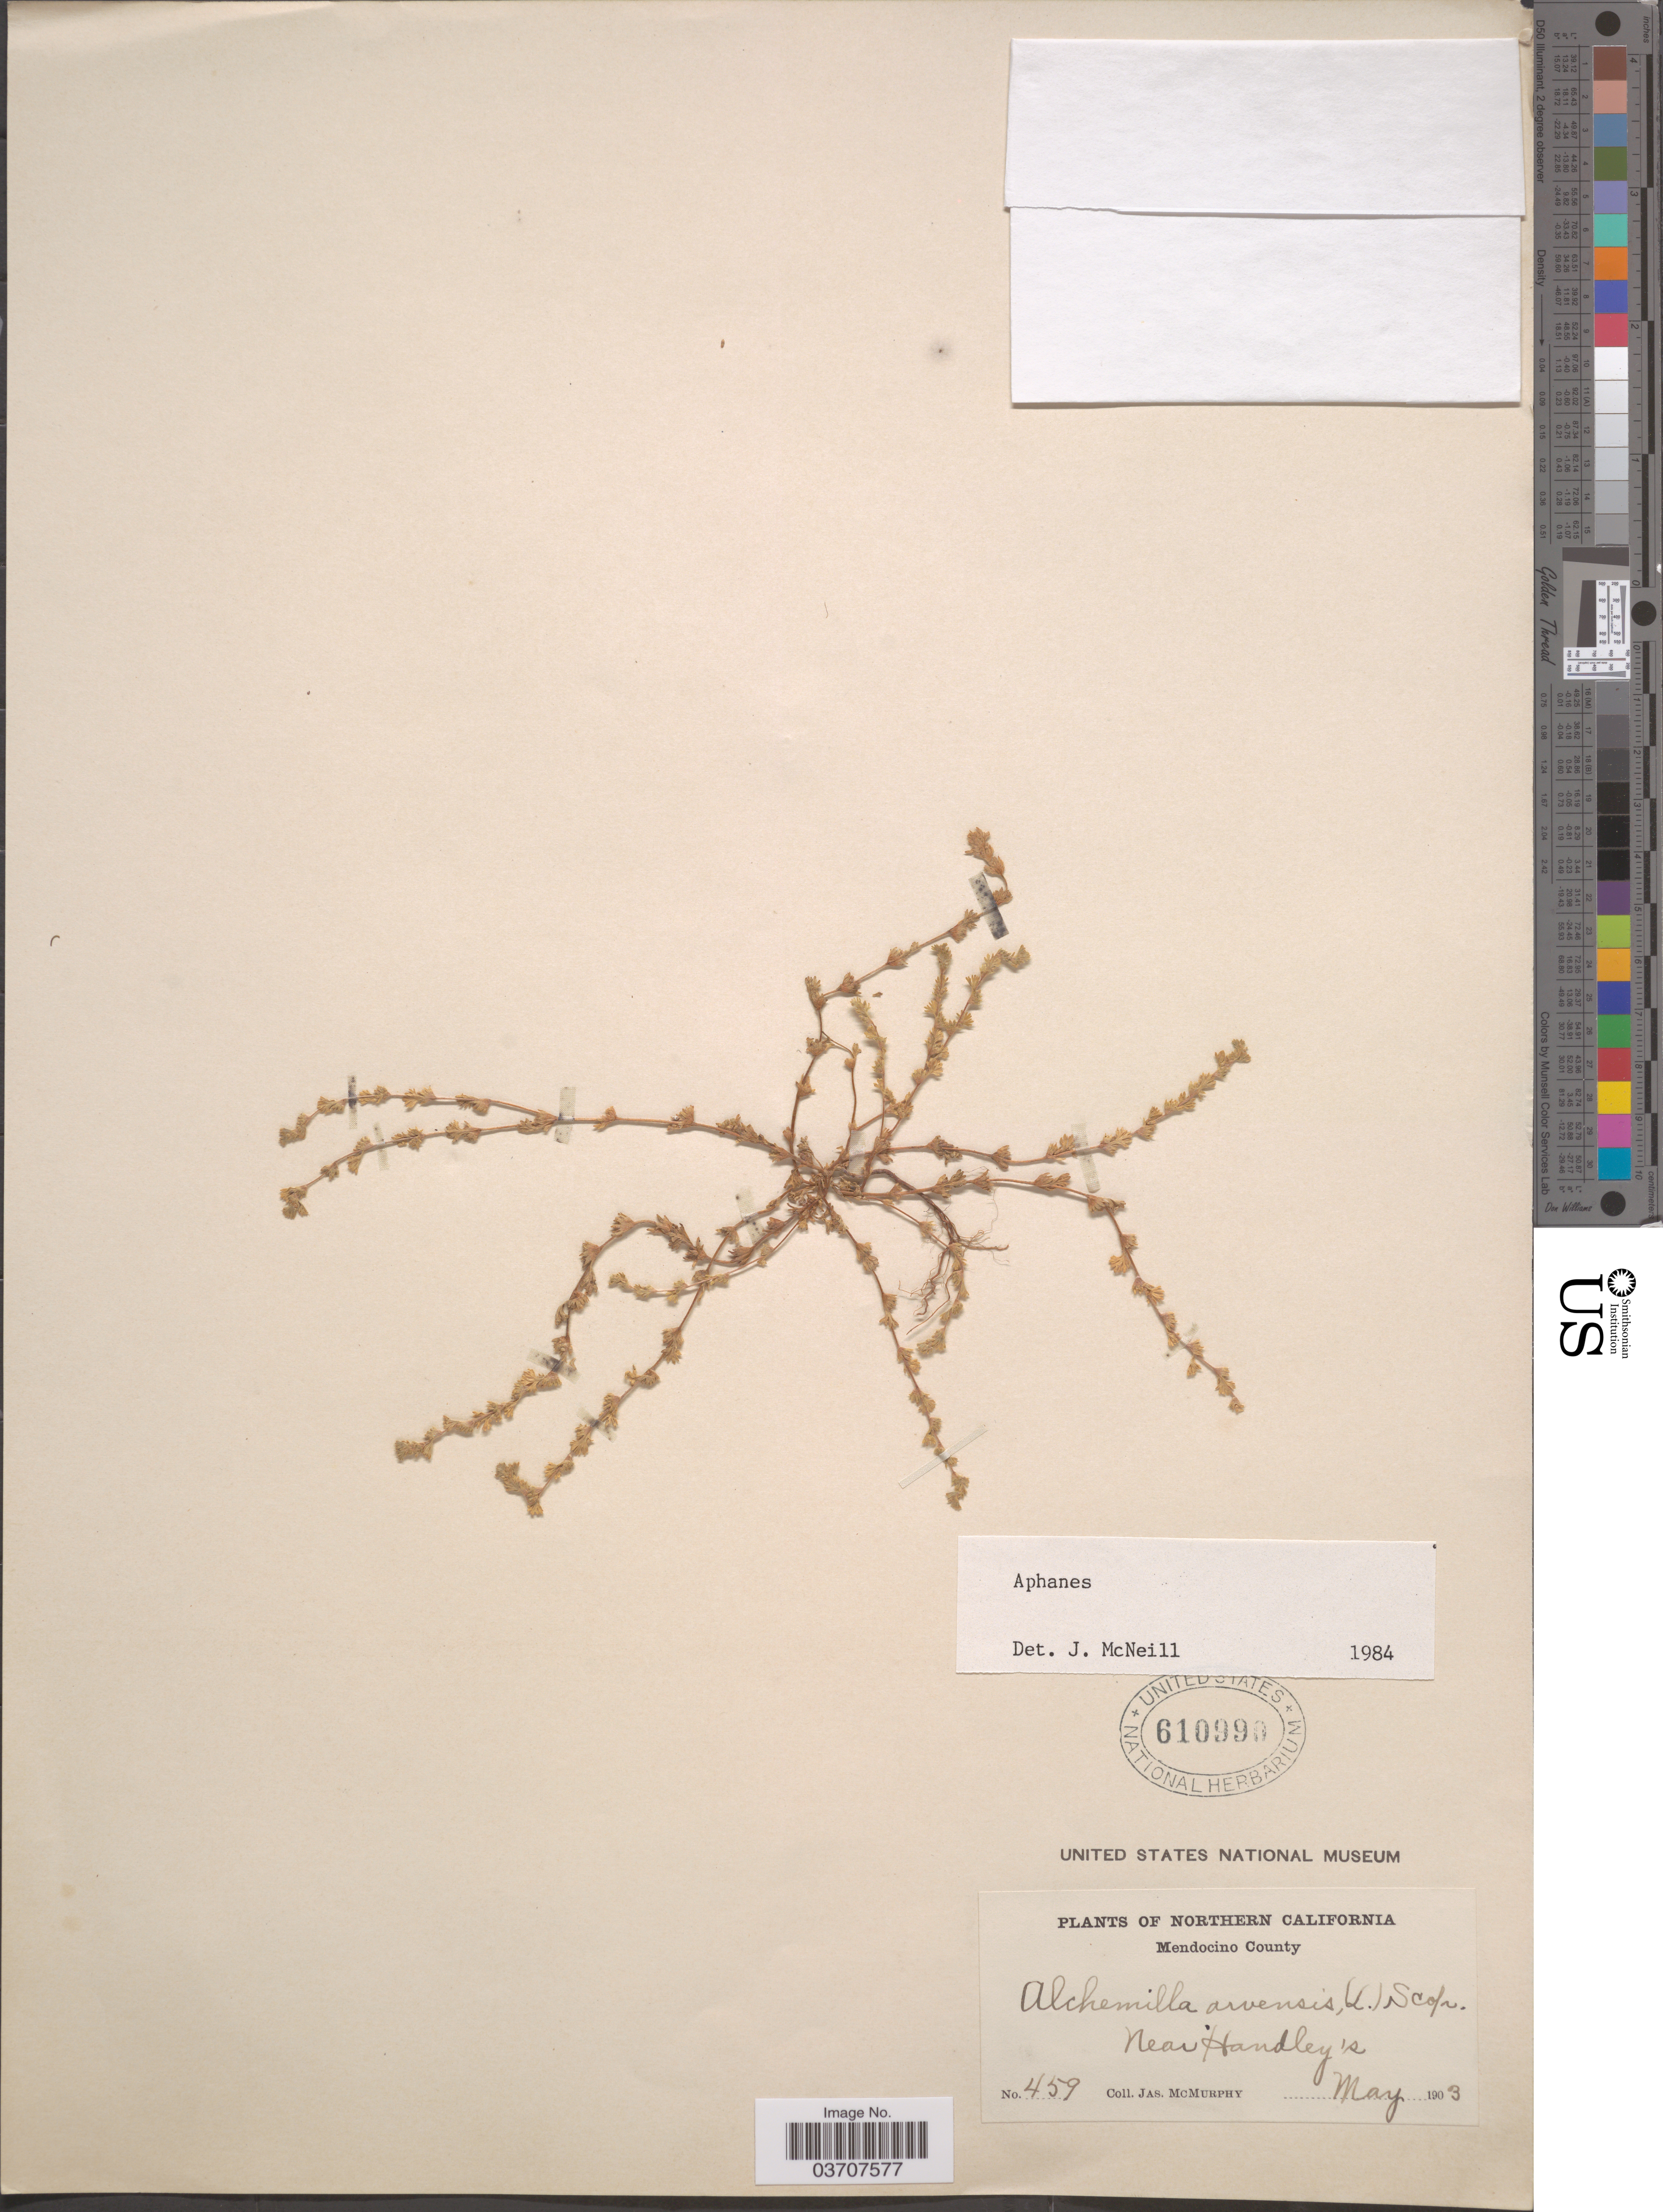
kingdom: Plantae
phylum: Tracheophyta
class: Magnoliopsida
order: Rosales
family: Rosaceae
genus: Aphanes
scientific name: Aphanes sp.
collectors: J. McMurphy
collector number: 459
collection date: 1903-05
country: United States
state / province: California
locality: Northern California. Near Handley's.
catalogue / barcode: US 610990